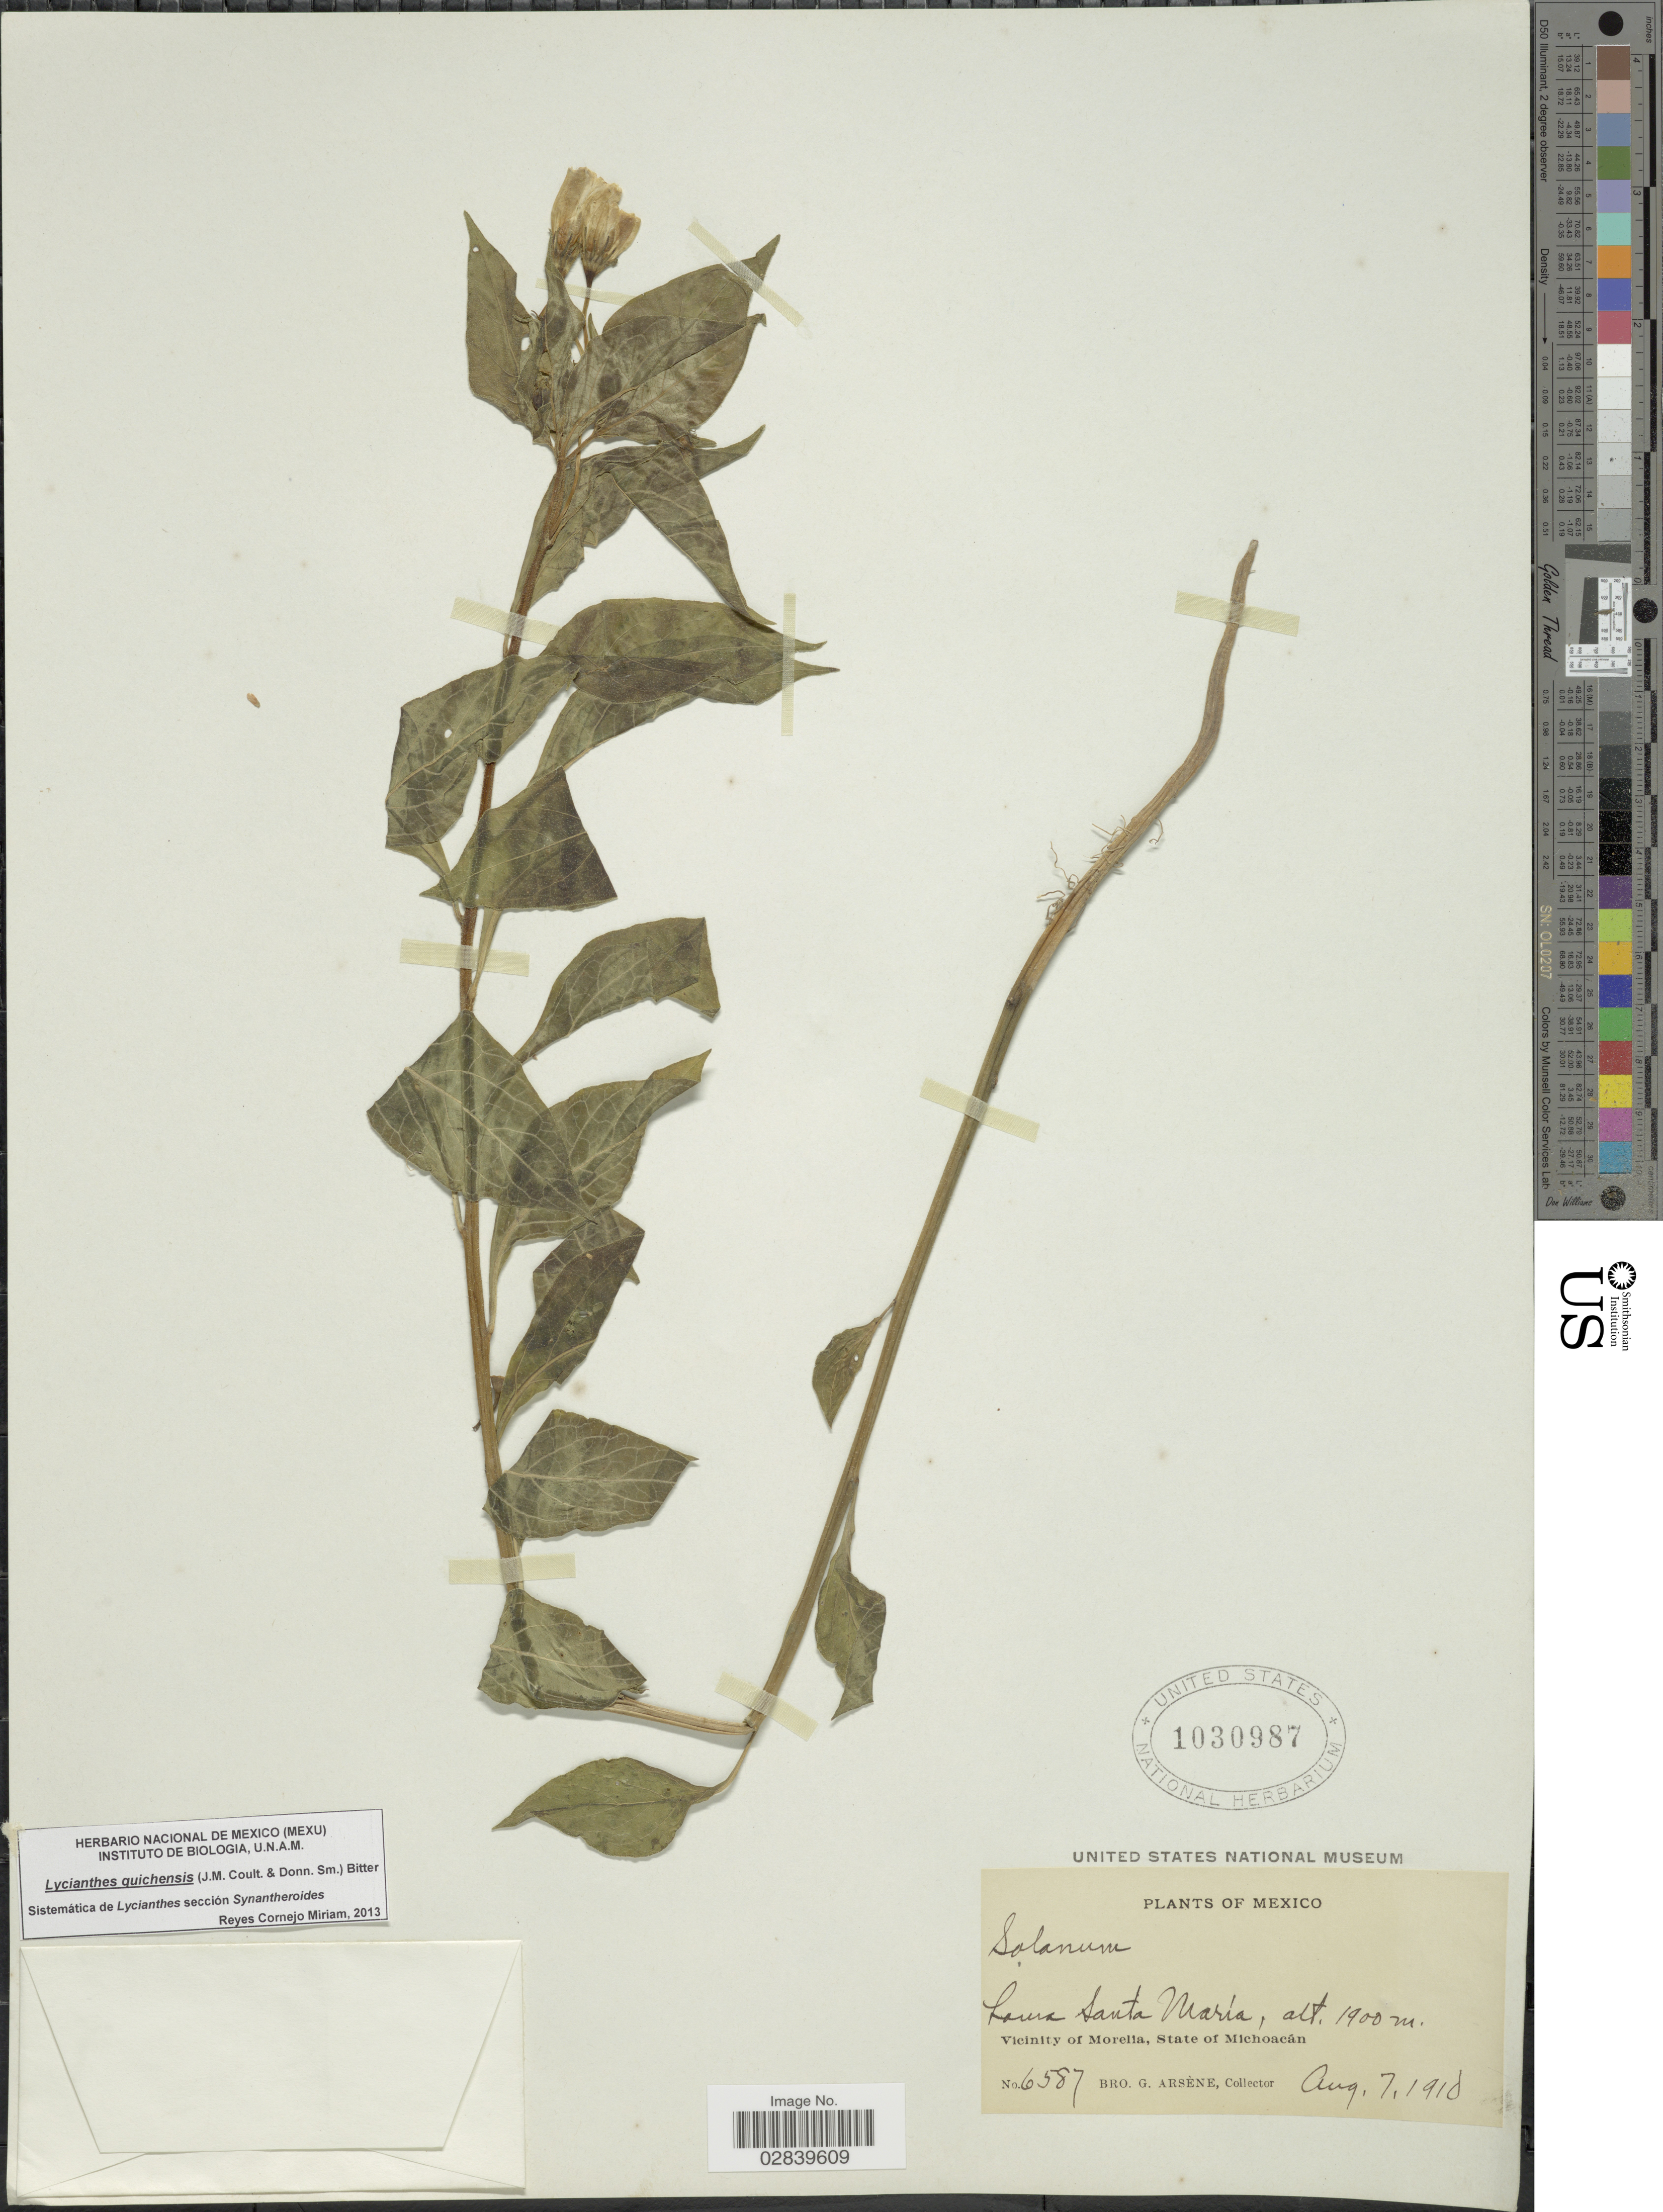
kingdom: Plantae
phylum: Tracheophyta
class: Magnoliopsida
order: Solanales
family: Solanaceae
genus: Lycianthes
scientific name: Lycianthes quichensis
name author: (J.M. Coult. & Donn. Sm.) Bitter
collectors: Bro. G. Arsène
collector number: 6587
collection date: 1910-08-07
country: Mexico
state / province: Michoacán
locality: Loma Santa María, Vicinity of Morelia.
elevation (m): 1900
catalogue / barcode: US 1030987